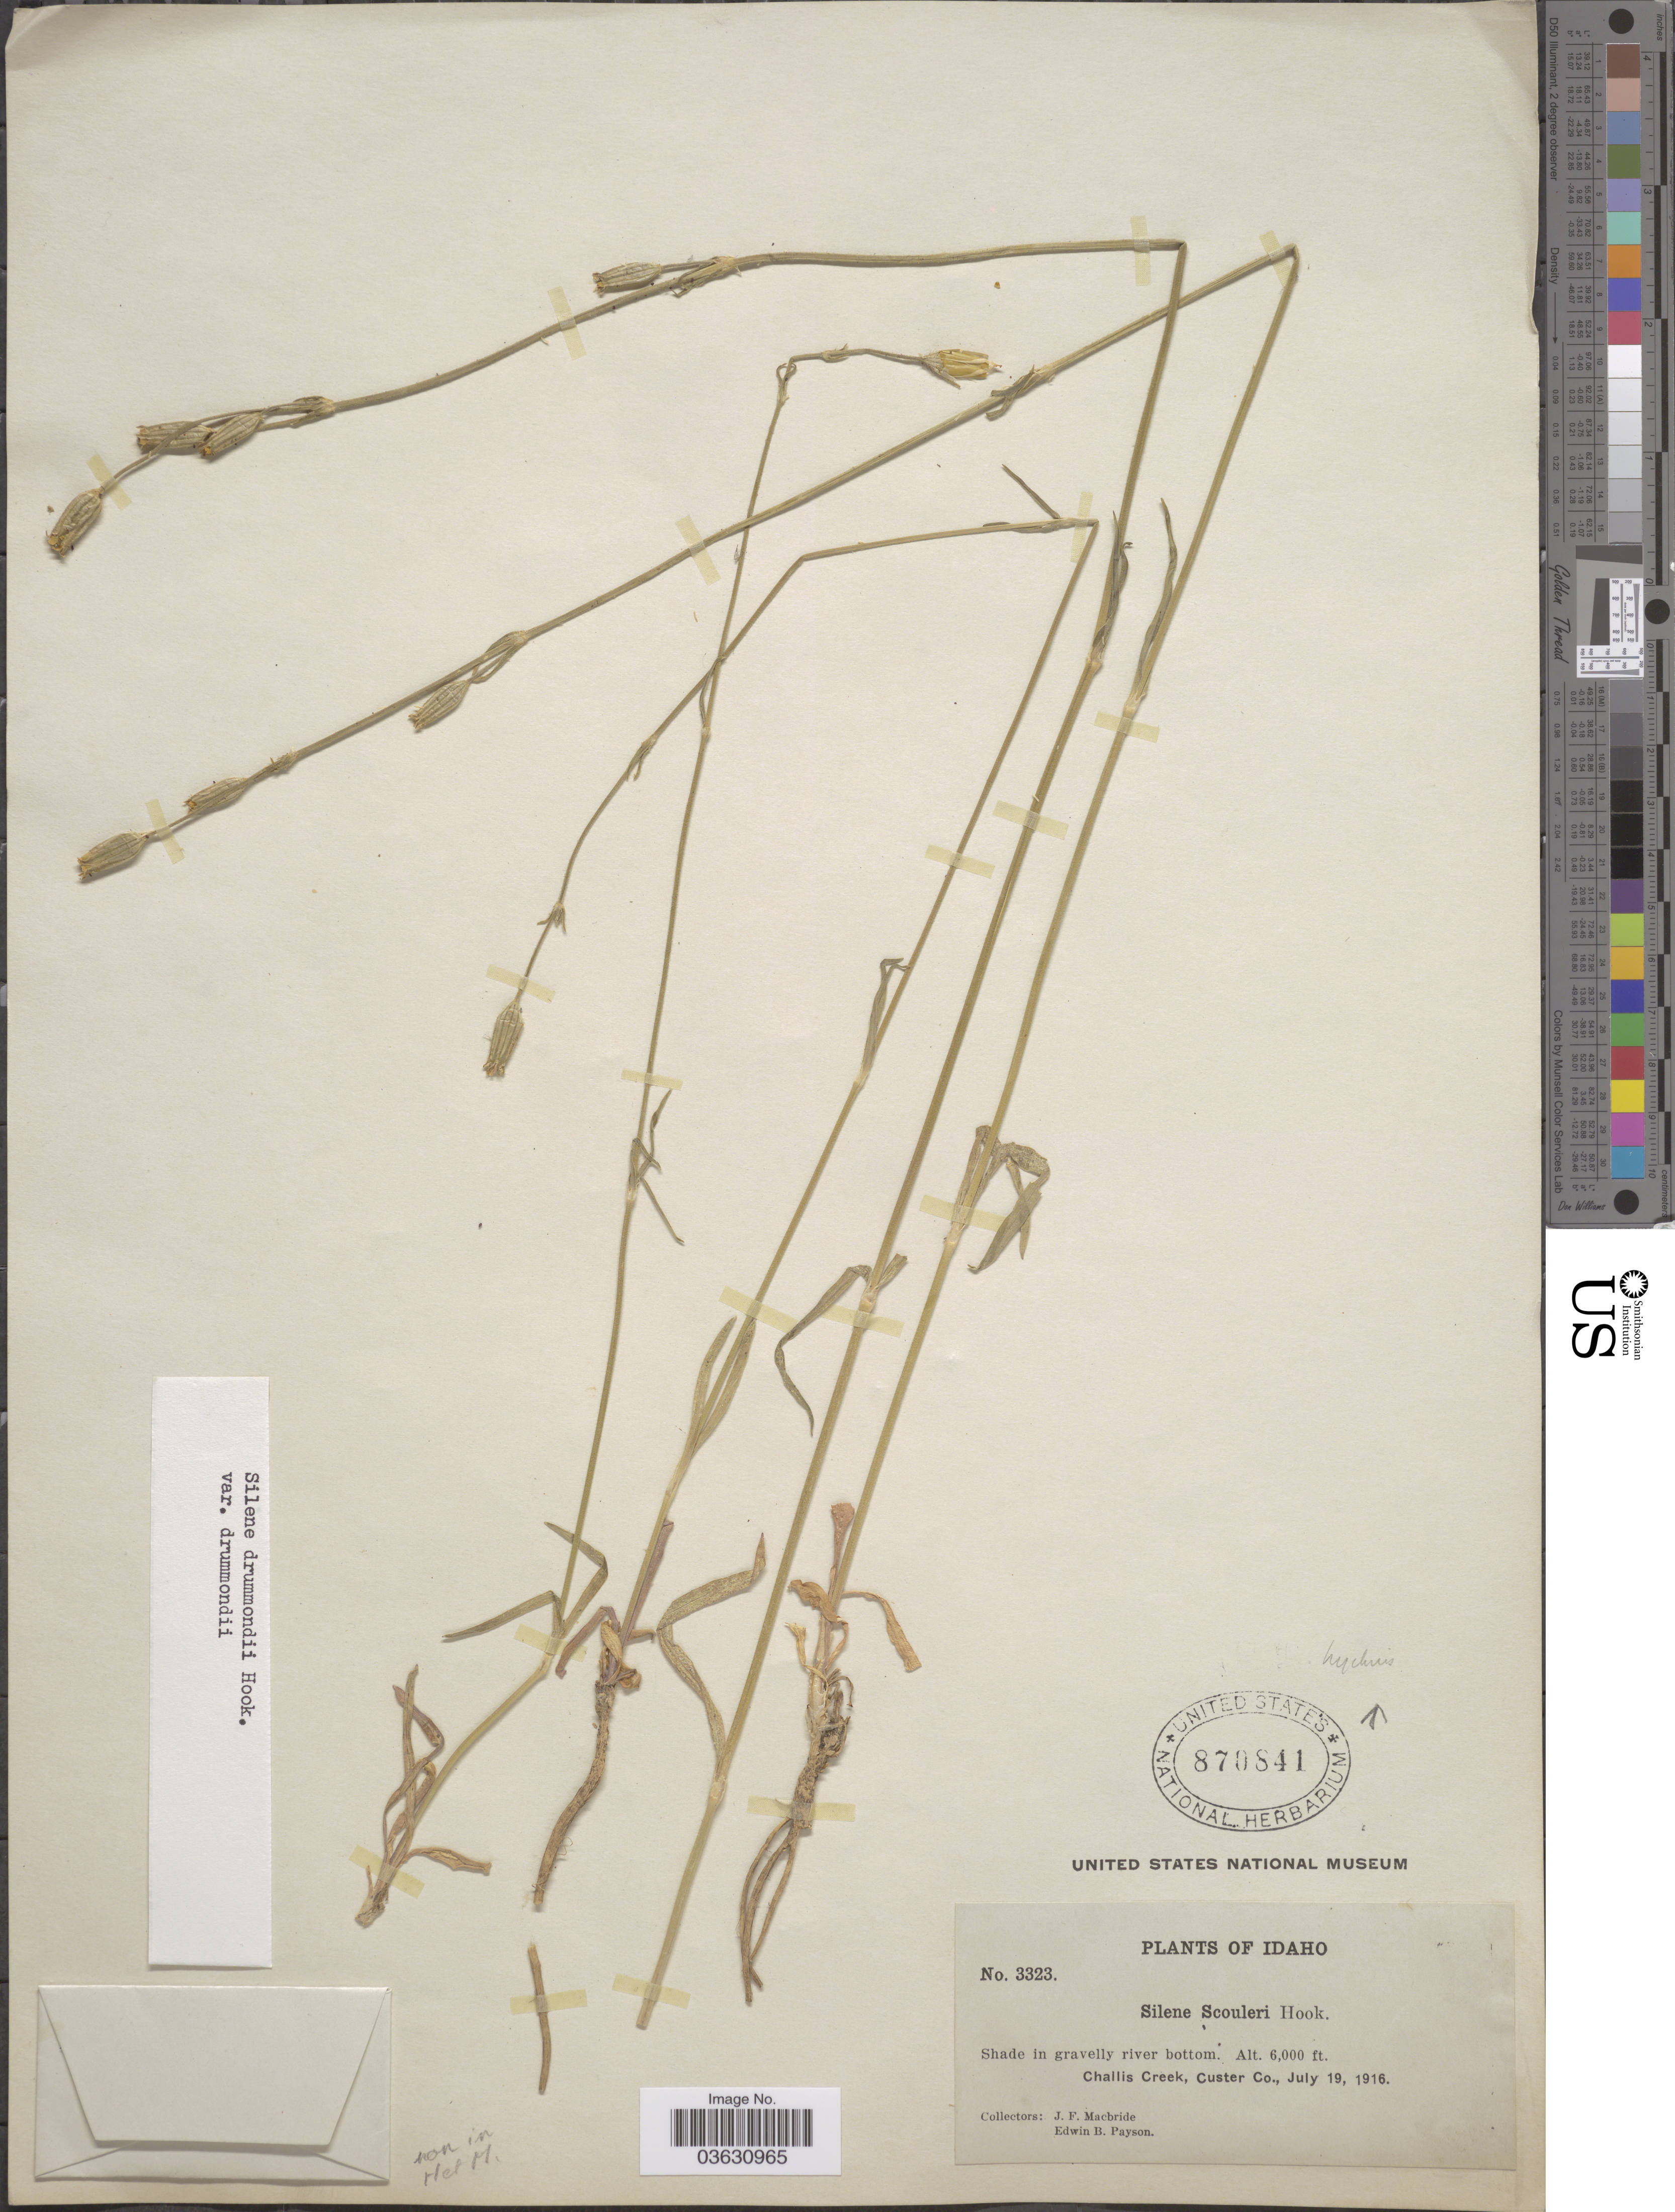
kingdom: Plantae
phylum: Tracheophyta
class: Magnoliopsida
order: Caryophyllales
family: Caryophyllaceae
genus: Silene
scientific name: Silene drummondii var. drummondii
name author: Hook.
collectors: J. F. Macbride & E. B. Payson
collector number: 3323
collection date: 1916-07-19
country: United States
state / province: Idaho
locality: Challis Creek, Custer Co.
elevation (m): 1829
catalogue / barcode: US 870841